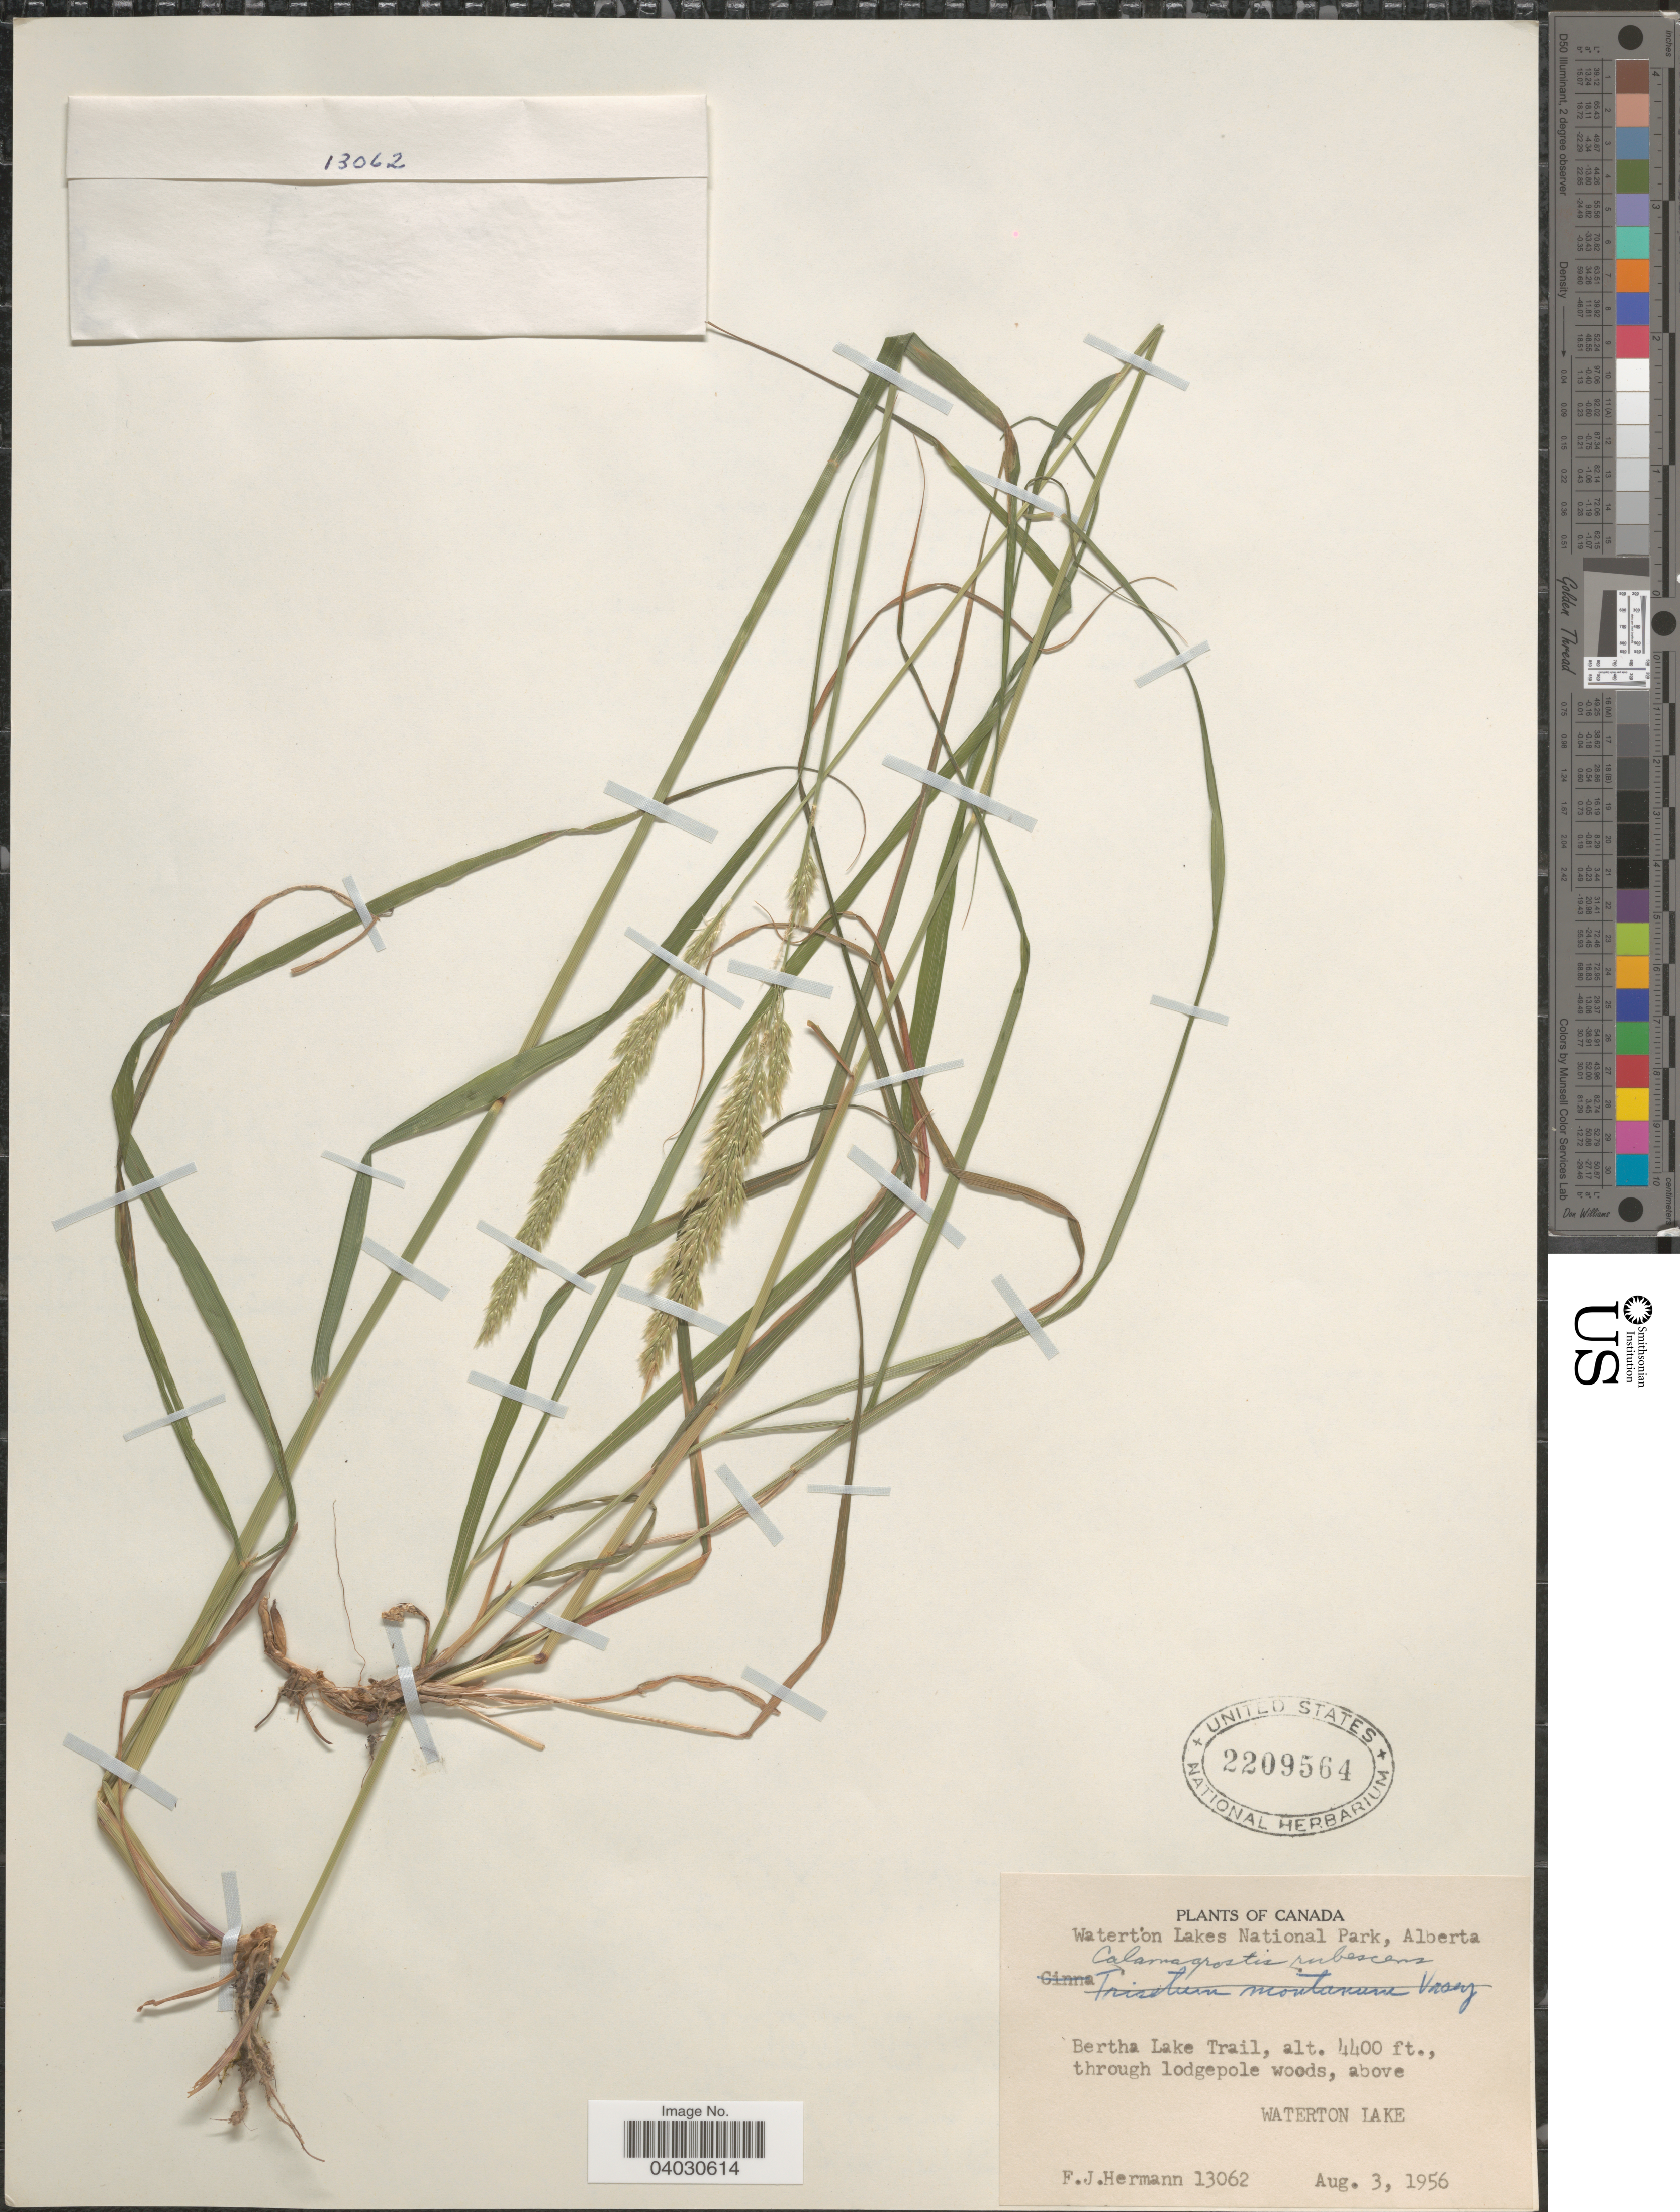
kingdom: Plantae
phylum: Tracheophyta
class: Liliopsida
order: Poales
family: Poaceae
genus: Calamagrostis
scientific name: Calamagrostis rubescens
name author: Buckley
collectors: F. J. Hermann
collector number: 13062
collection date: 1956-08-03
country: Canada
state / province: Alberta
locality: Waterton Lakes National Park. Bertha Lake Trail, through lodgpole woods, above Waterton Lake.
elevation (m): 1341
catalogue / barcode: US 2209564